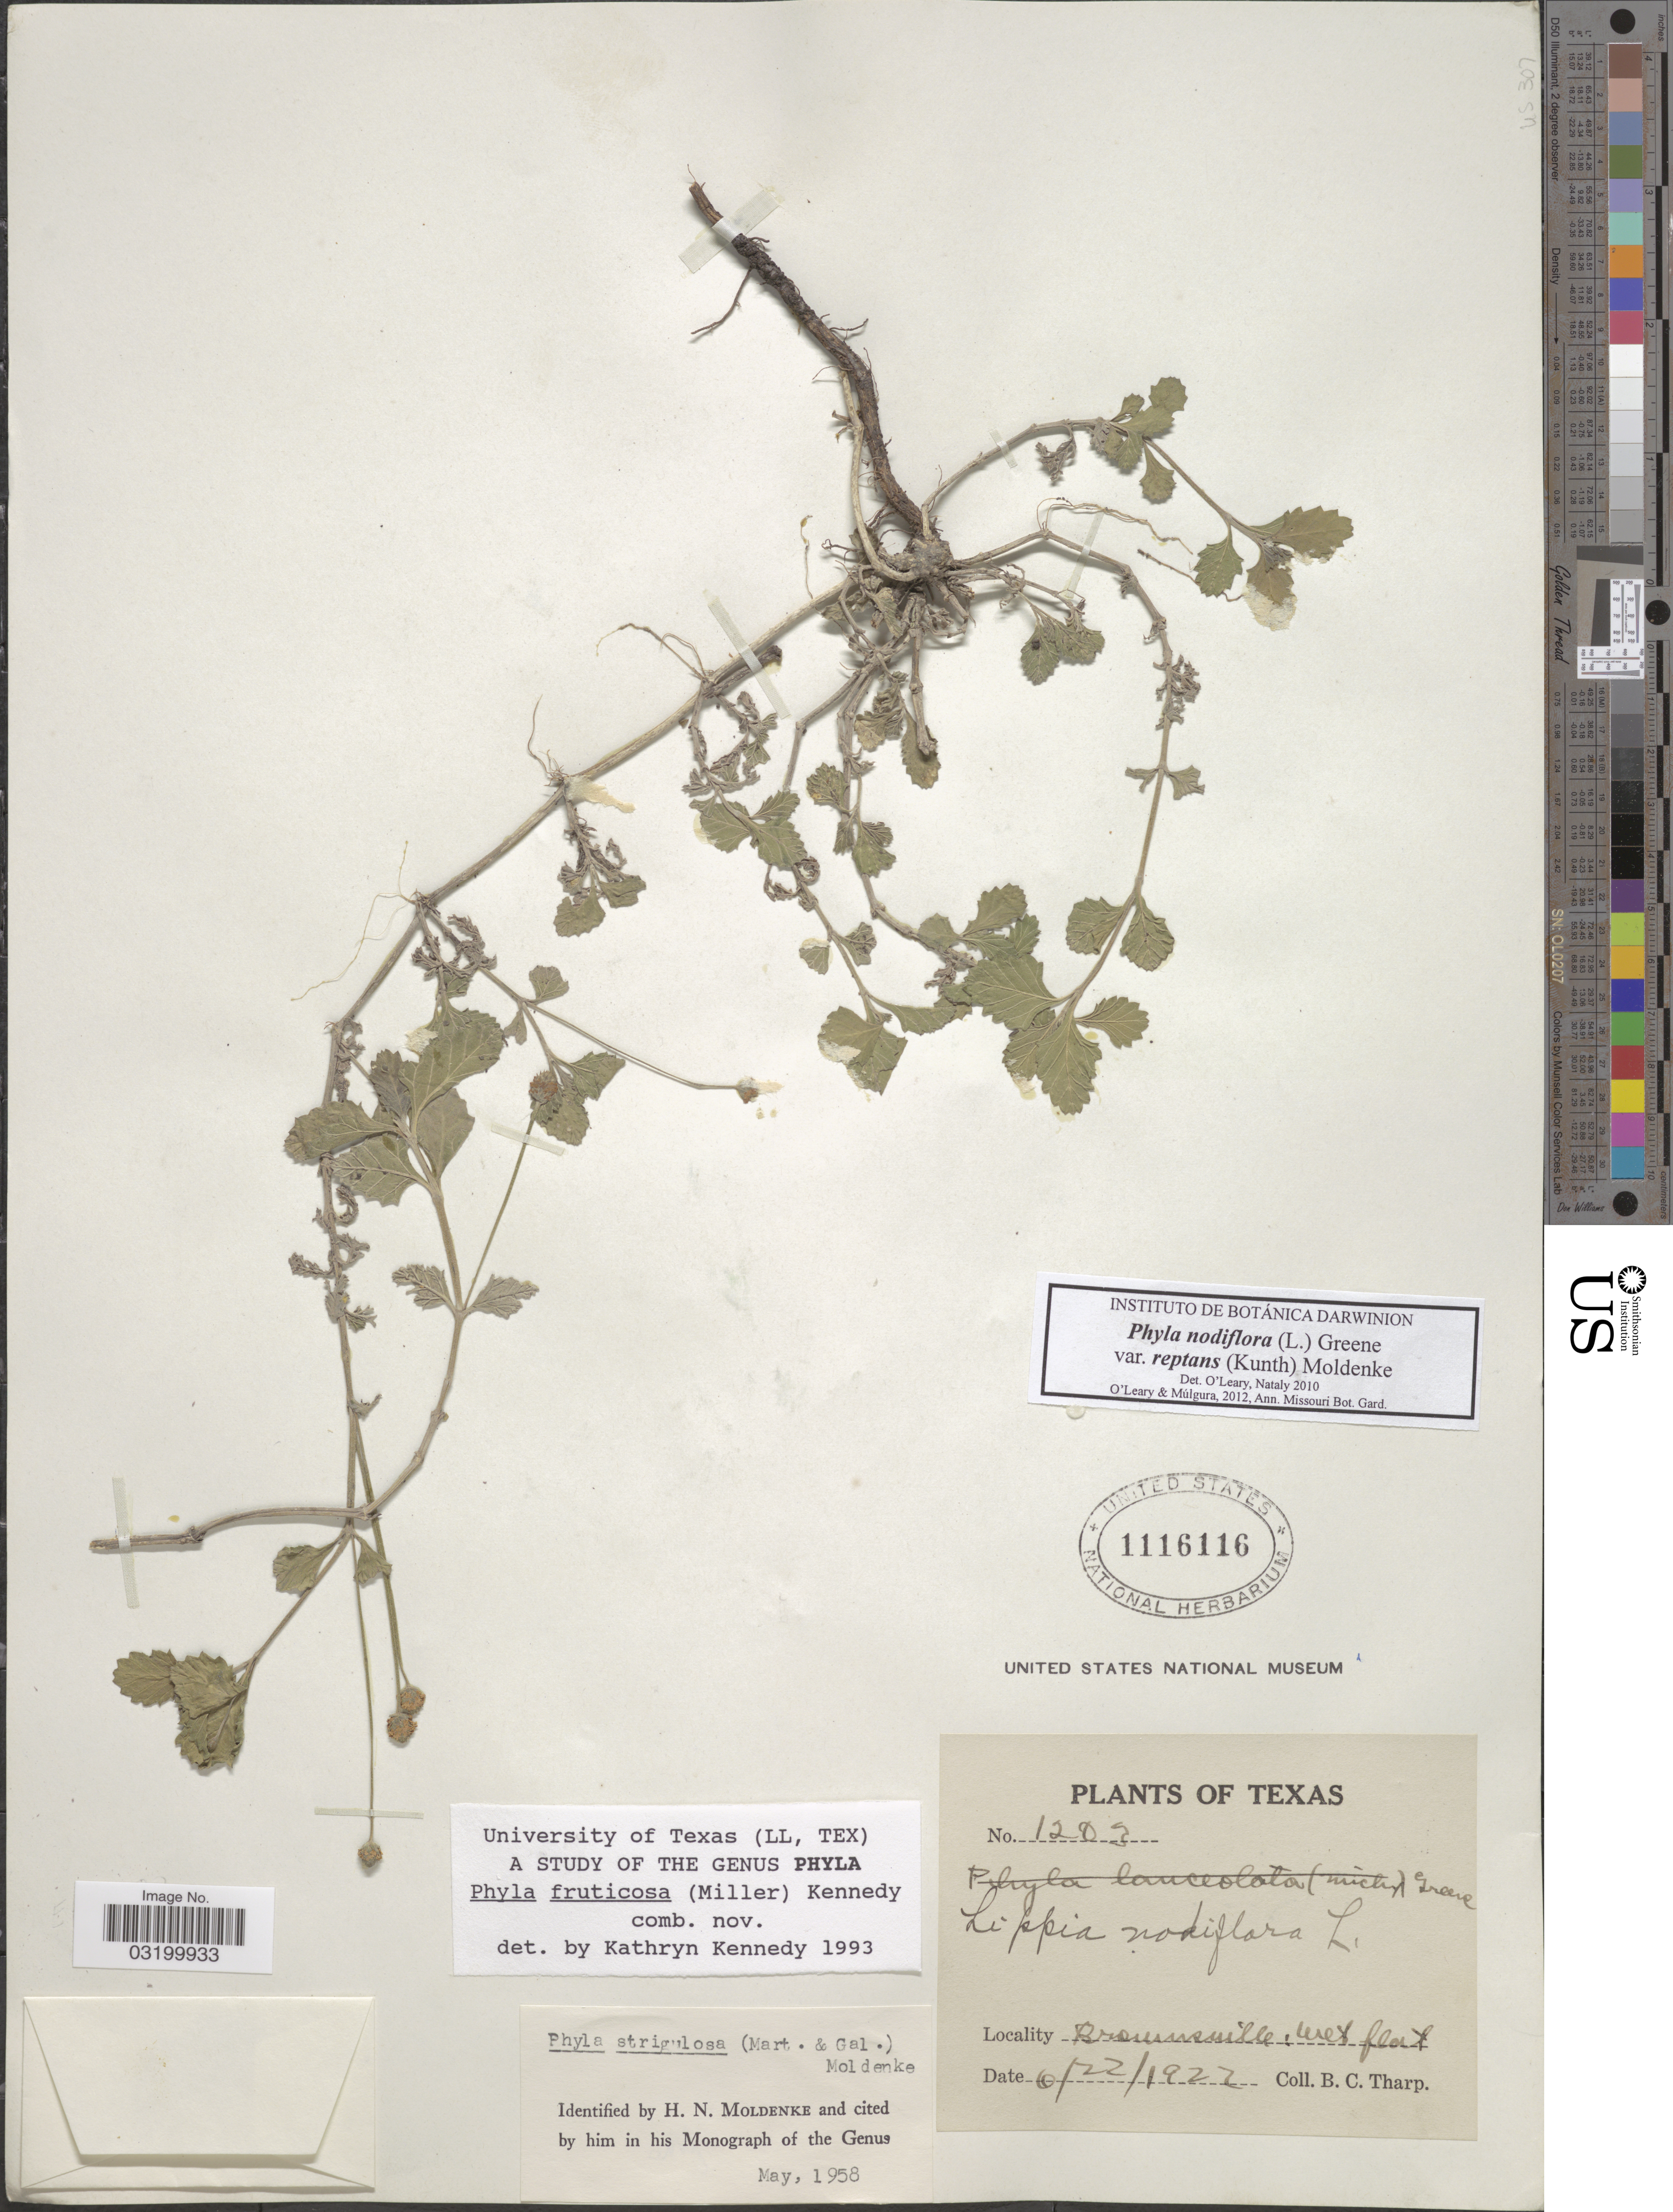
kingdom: Plantae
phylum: Tracheophyta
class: Magnoliopsida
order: Lamiales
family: Verbenaceae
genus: Phyla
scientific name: Phyla nodiflora var. reptans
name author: (Kunth) Moldenke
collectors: B. C. Tharp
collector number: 1203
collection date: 1922-06-22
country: United States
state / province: Texas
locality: Brownsville.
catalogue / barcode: US 1116116